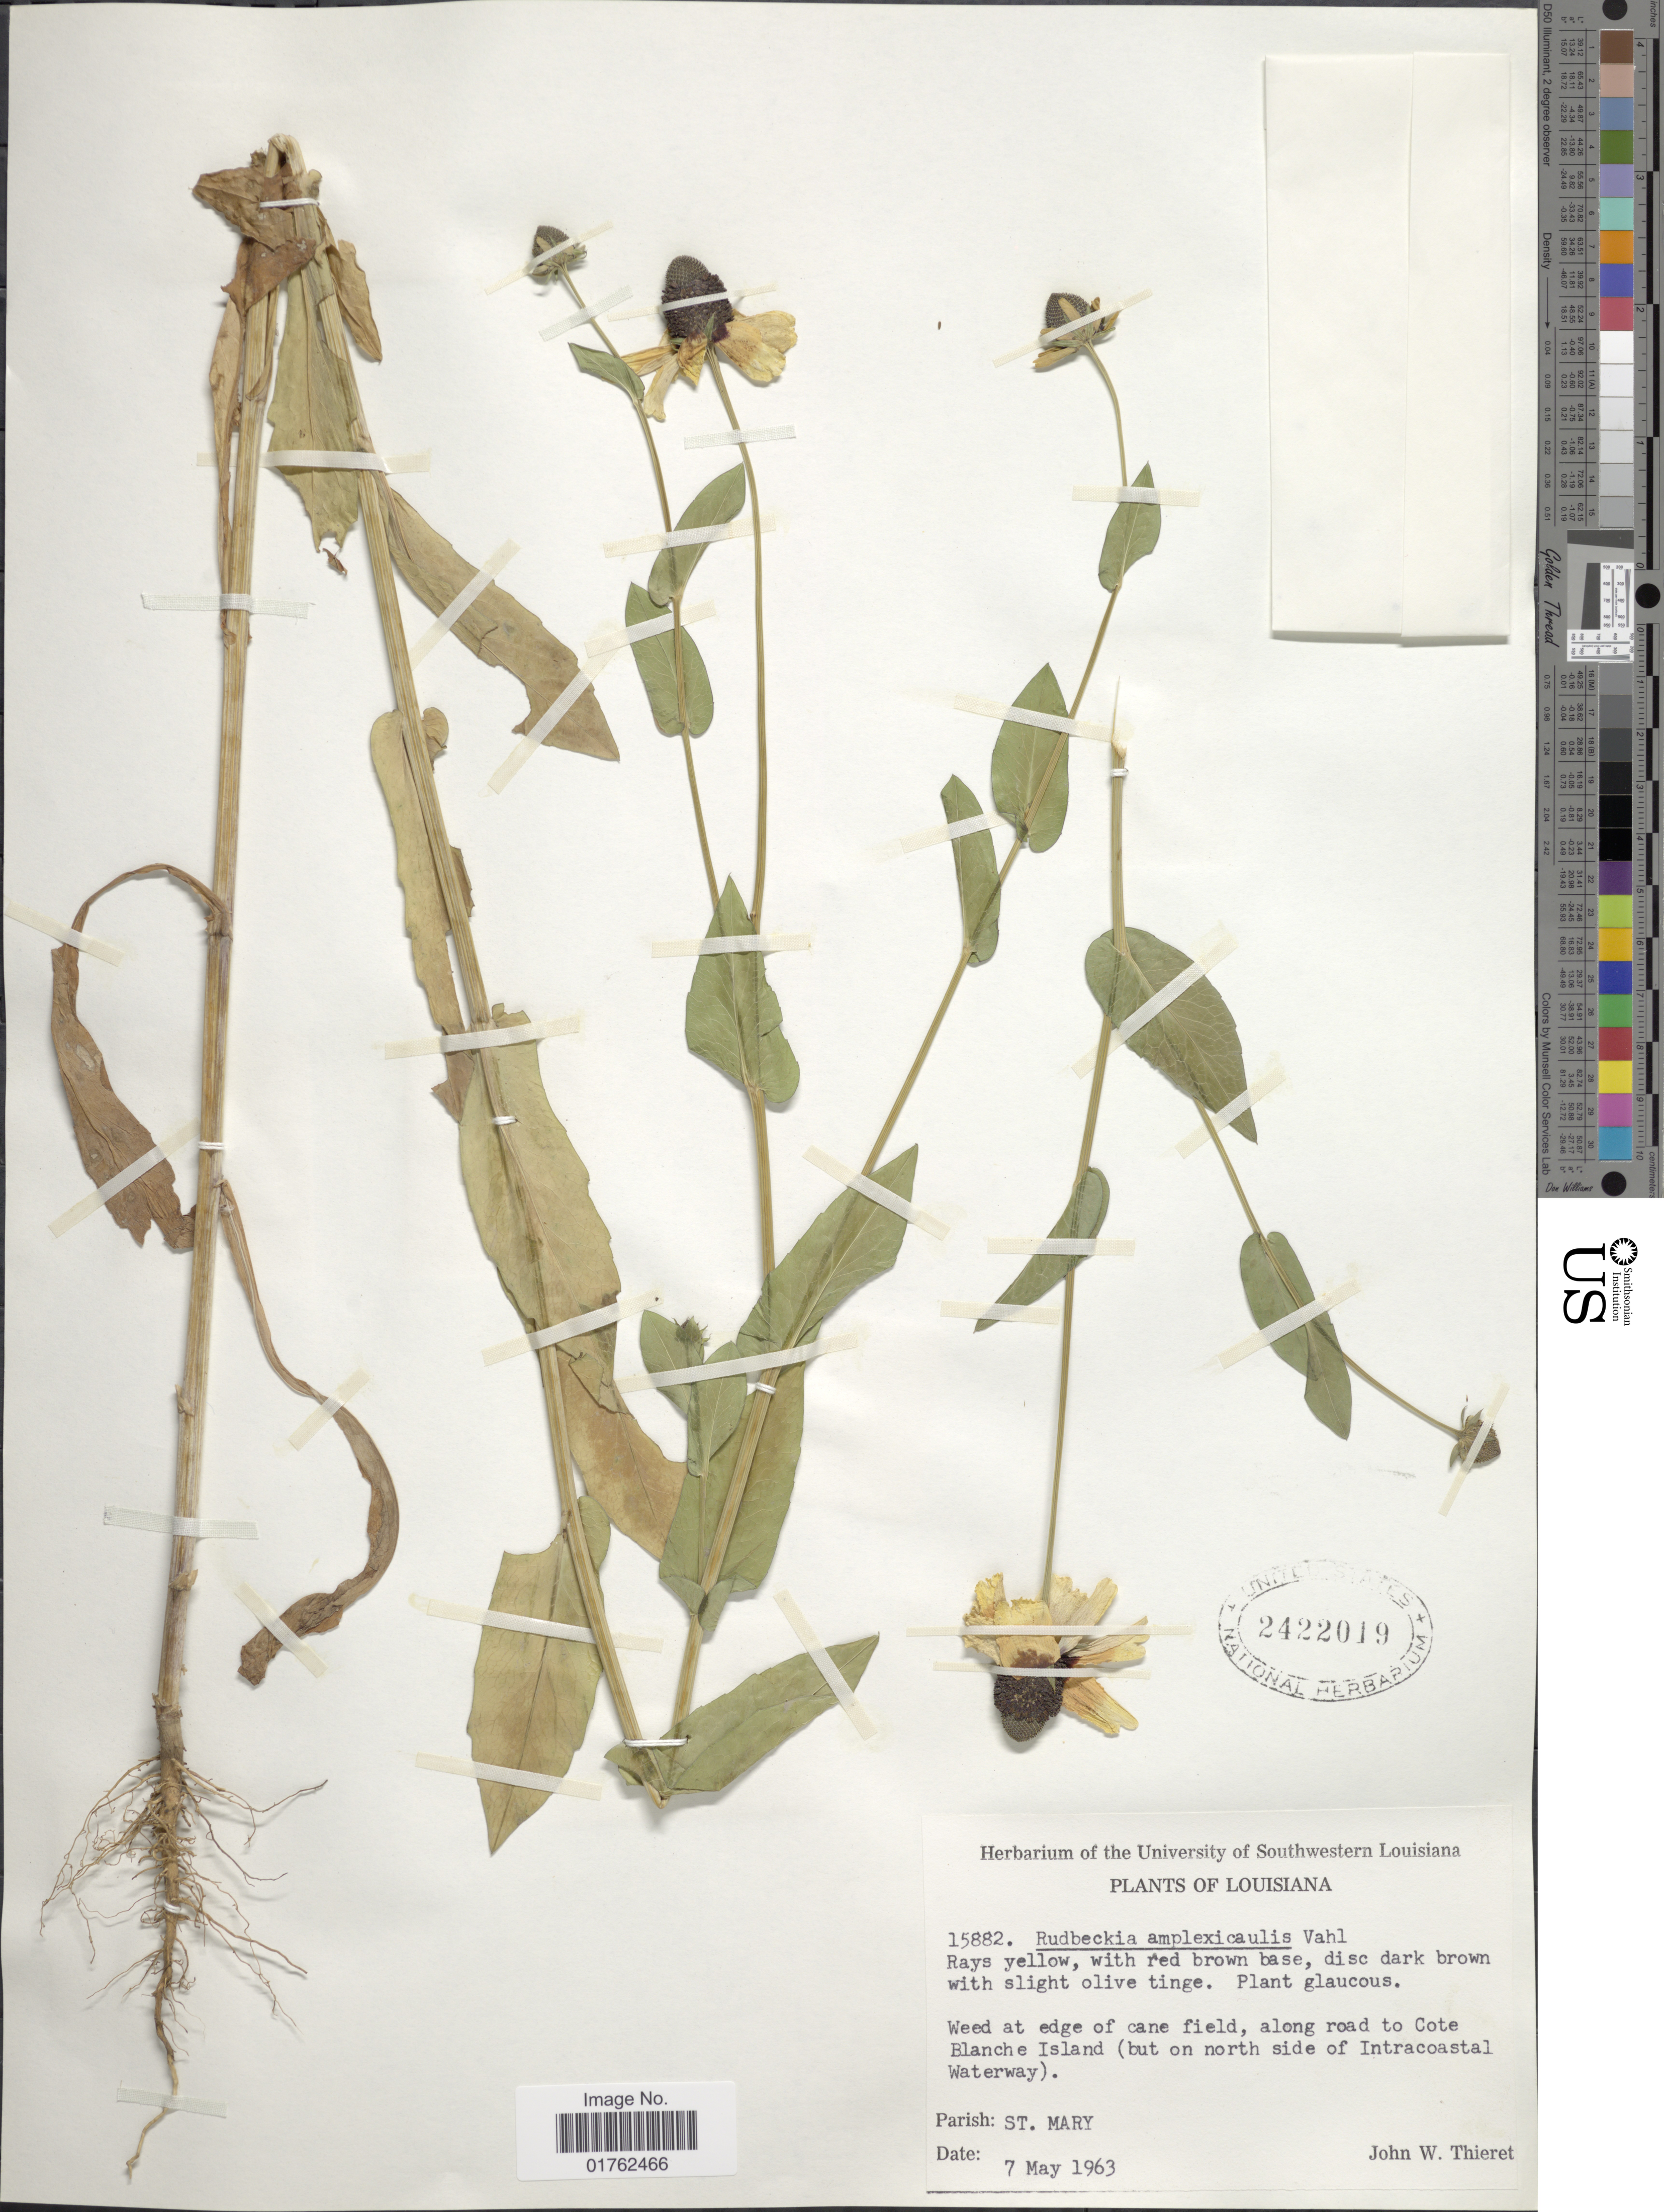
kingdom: Plantae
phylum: Tracheophyta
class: Magnoliopsida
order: Asterales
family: Asteraceae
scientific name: Dracopis amplexicaulis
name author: (Vahl) Cass.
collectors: J. W. Thieret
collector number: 15882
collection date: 1963-05-07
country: United States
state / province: Louisiana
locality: Along road to Cote Blanche Island (but on north side of Intracoastal Waterway). Parish: St. Mary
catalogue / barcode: US 2422019